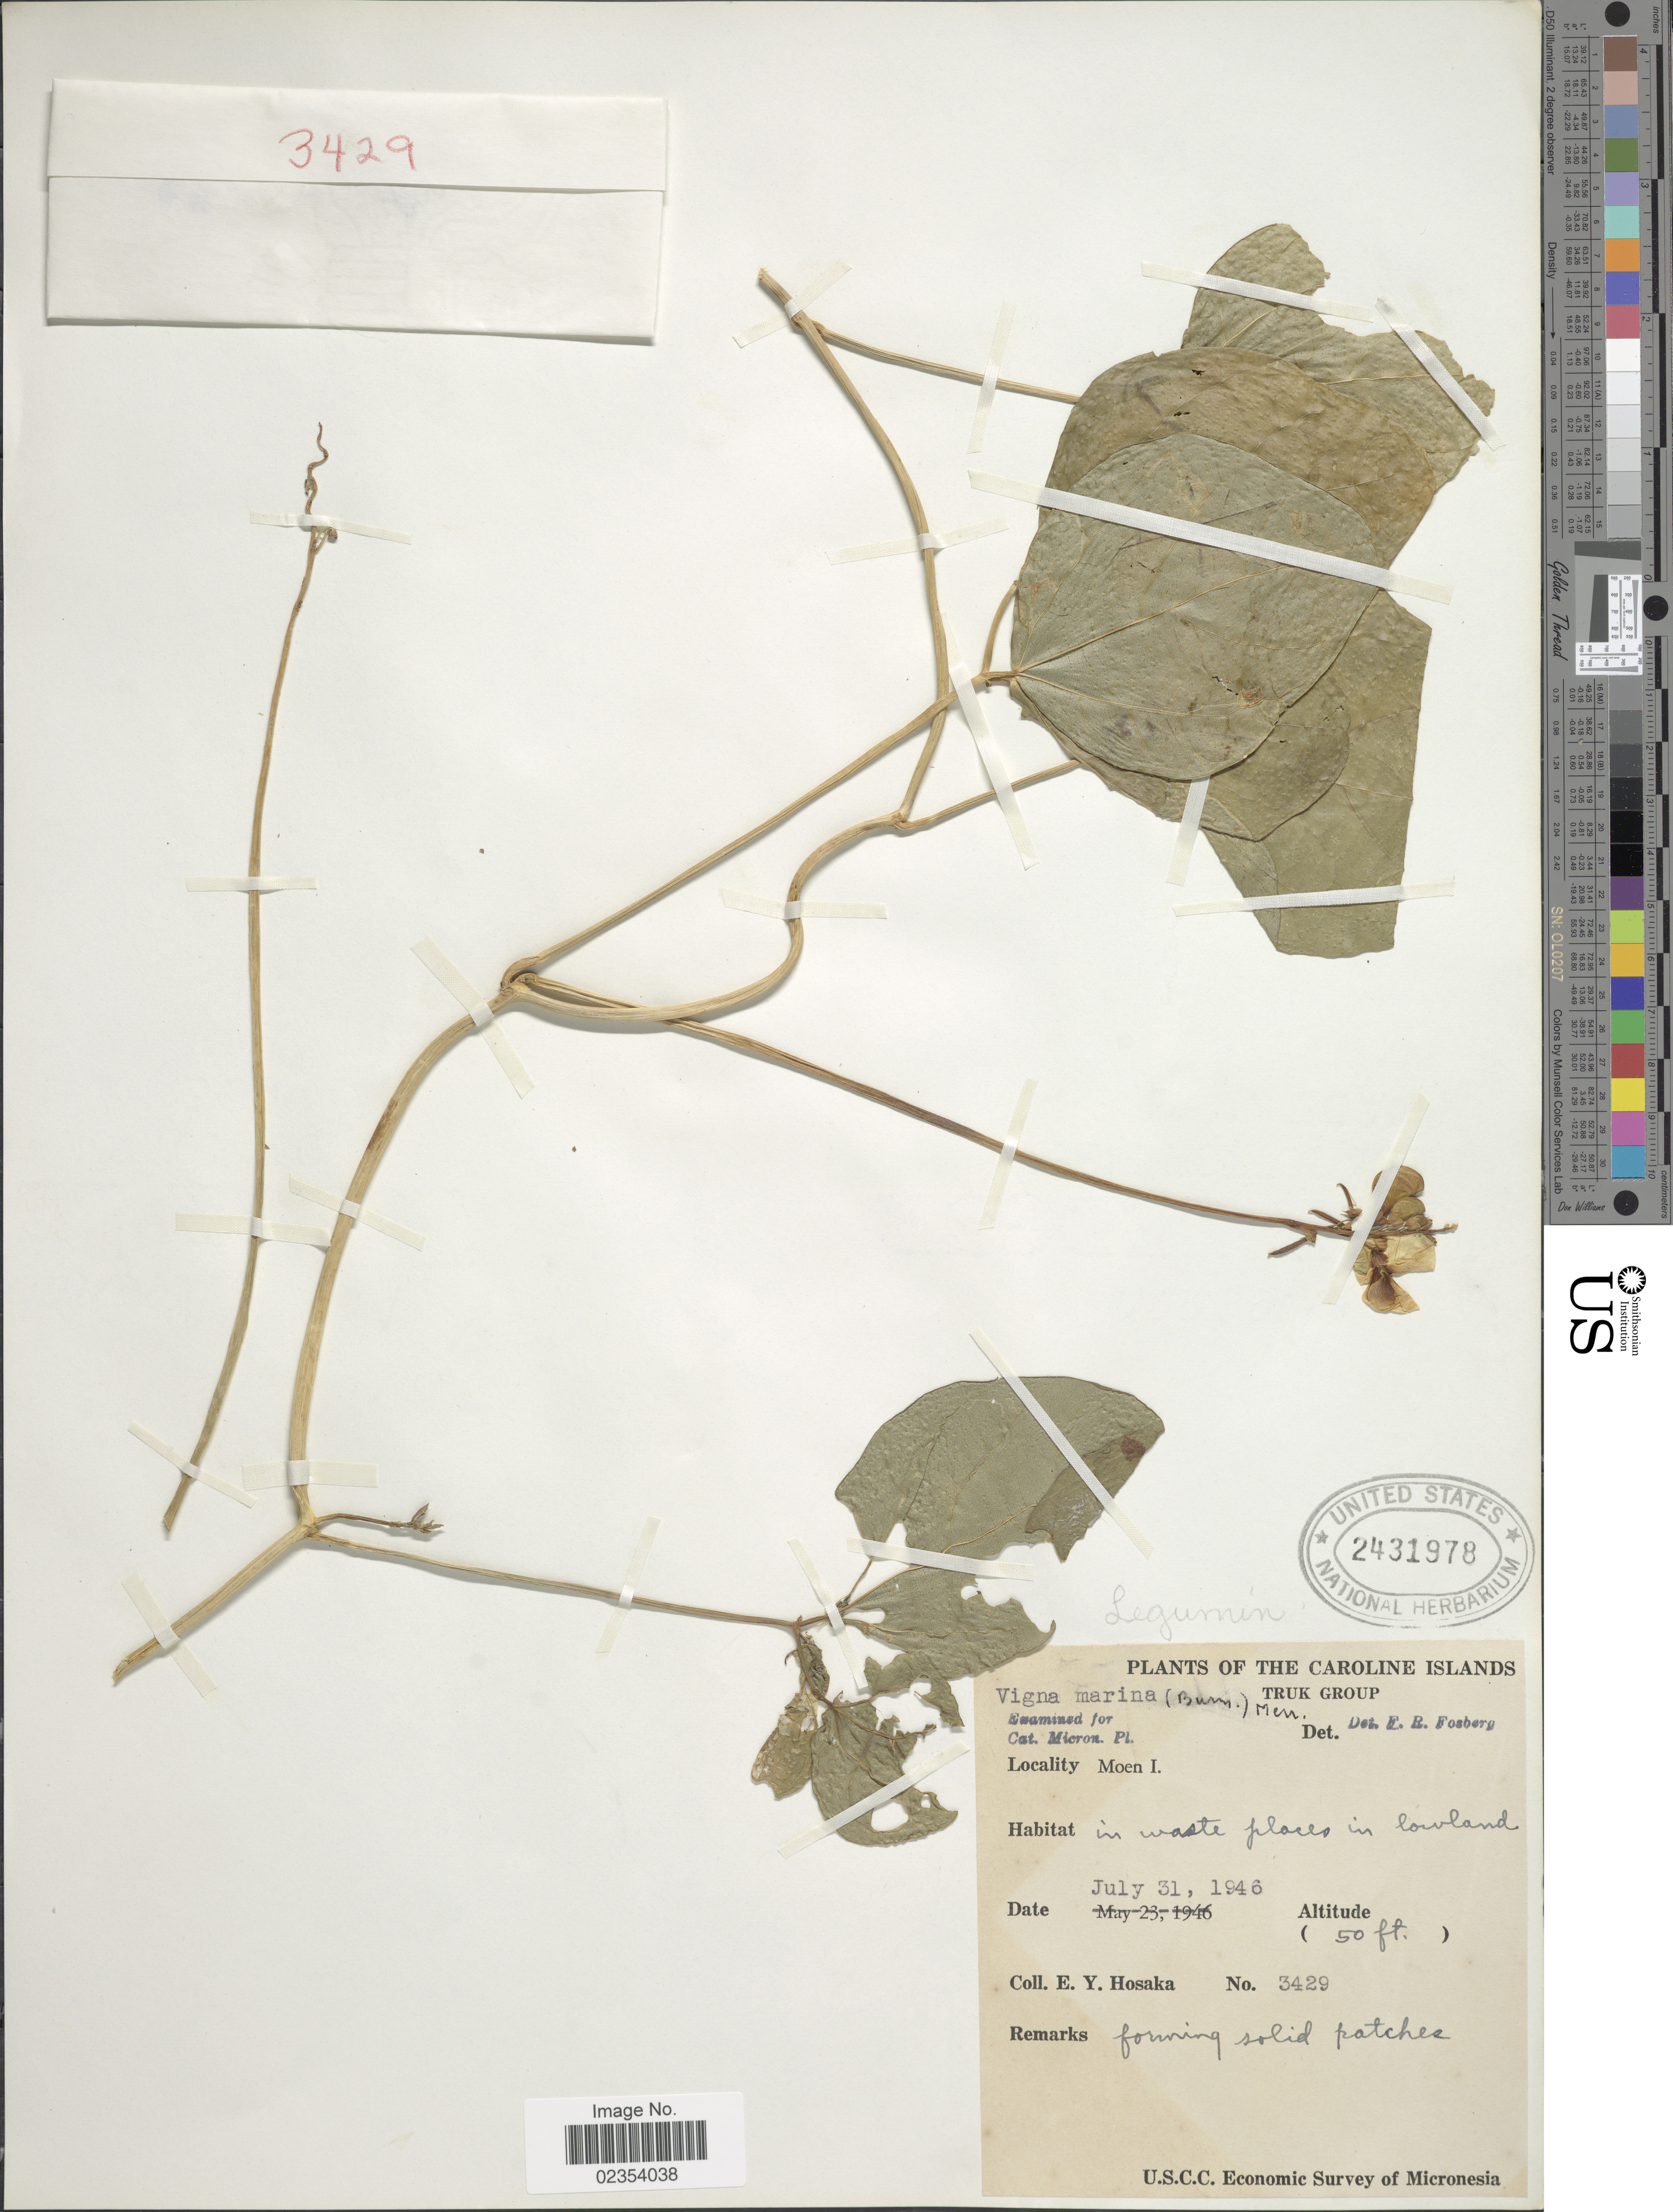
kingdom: Plantae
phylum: Tracheophyta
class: Magnoliopsida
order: Fabales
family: Fabaceae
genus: Vigna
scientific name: Vigna marina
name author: (Burm.) Merr.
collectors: E. Y. Hosaka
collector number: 3429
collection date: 1946-07-31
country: Micronesia, Federated States of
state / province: Truk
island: Moen [Wono]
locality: Caroline Islands. Truk Group. Moen I.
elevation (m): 15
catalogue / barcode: US 2431978